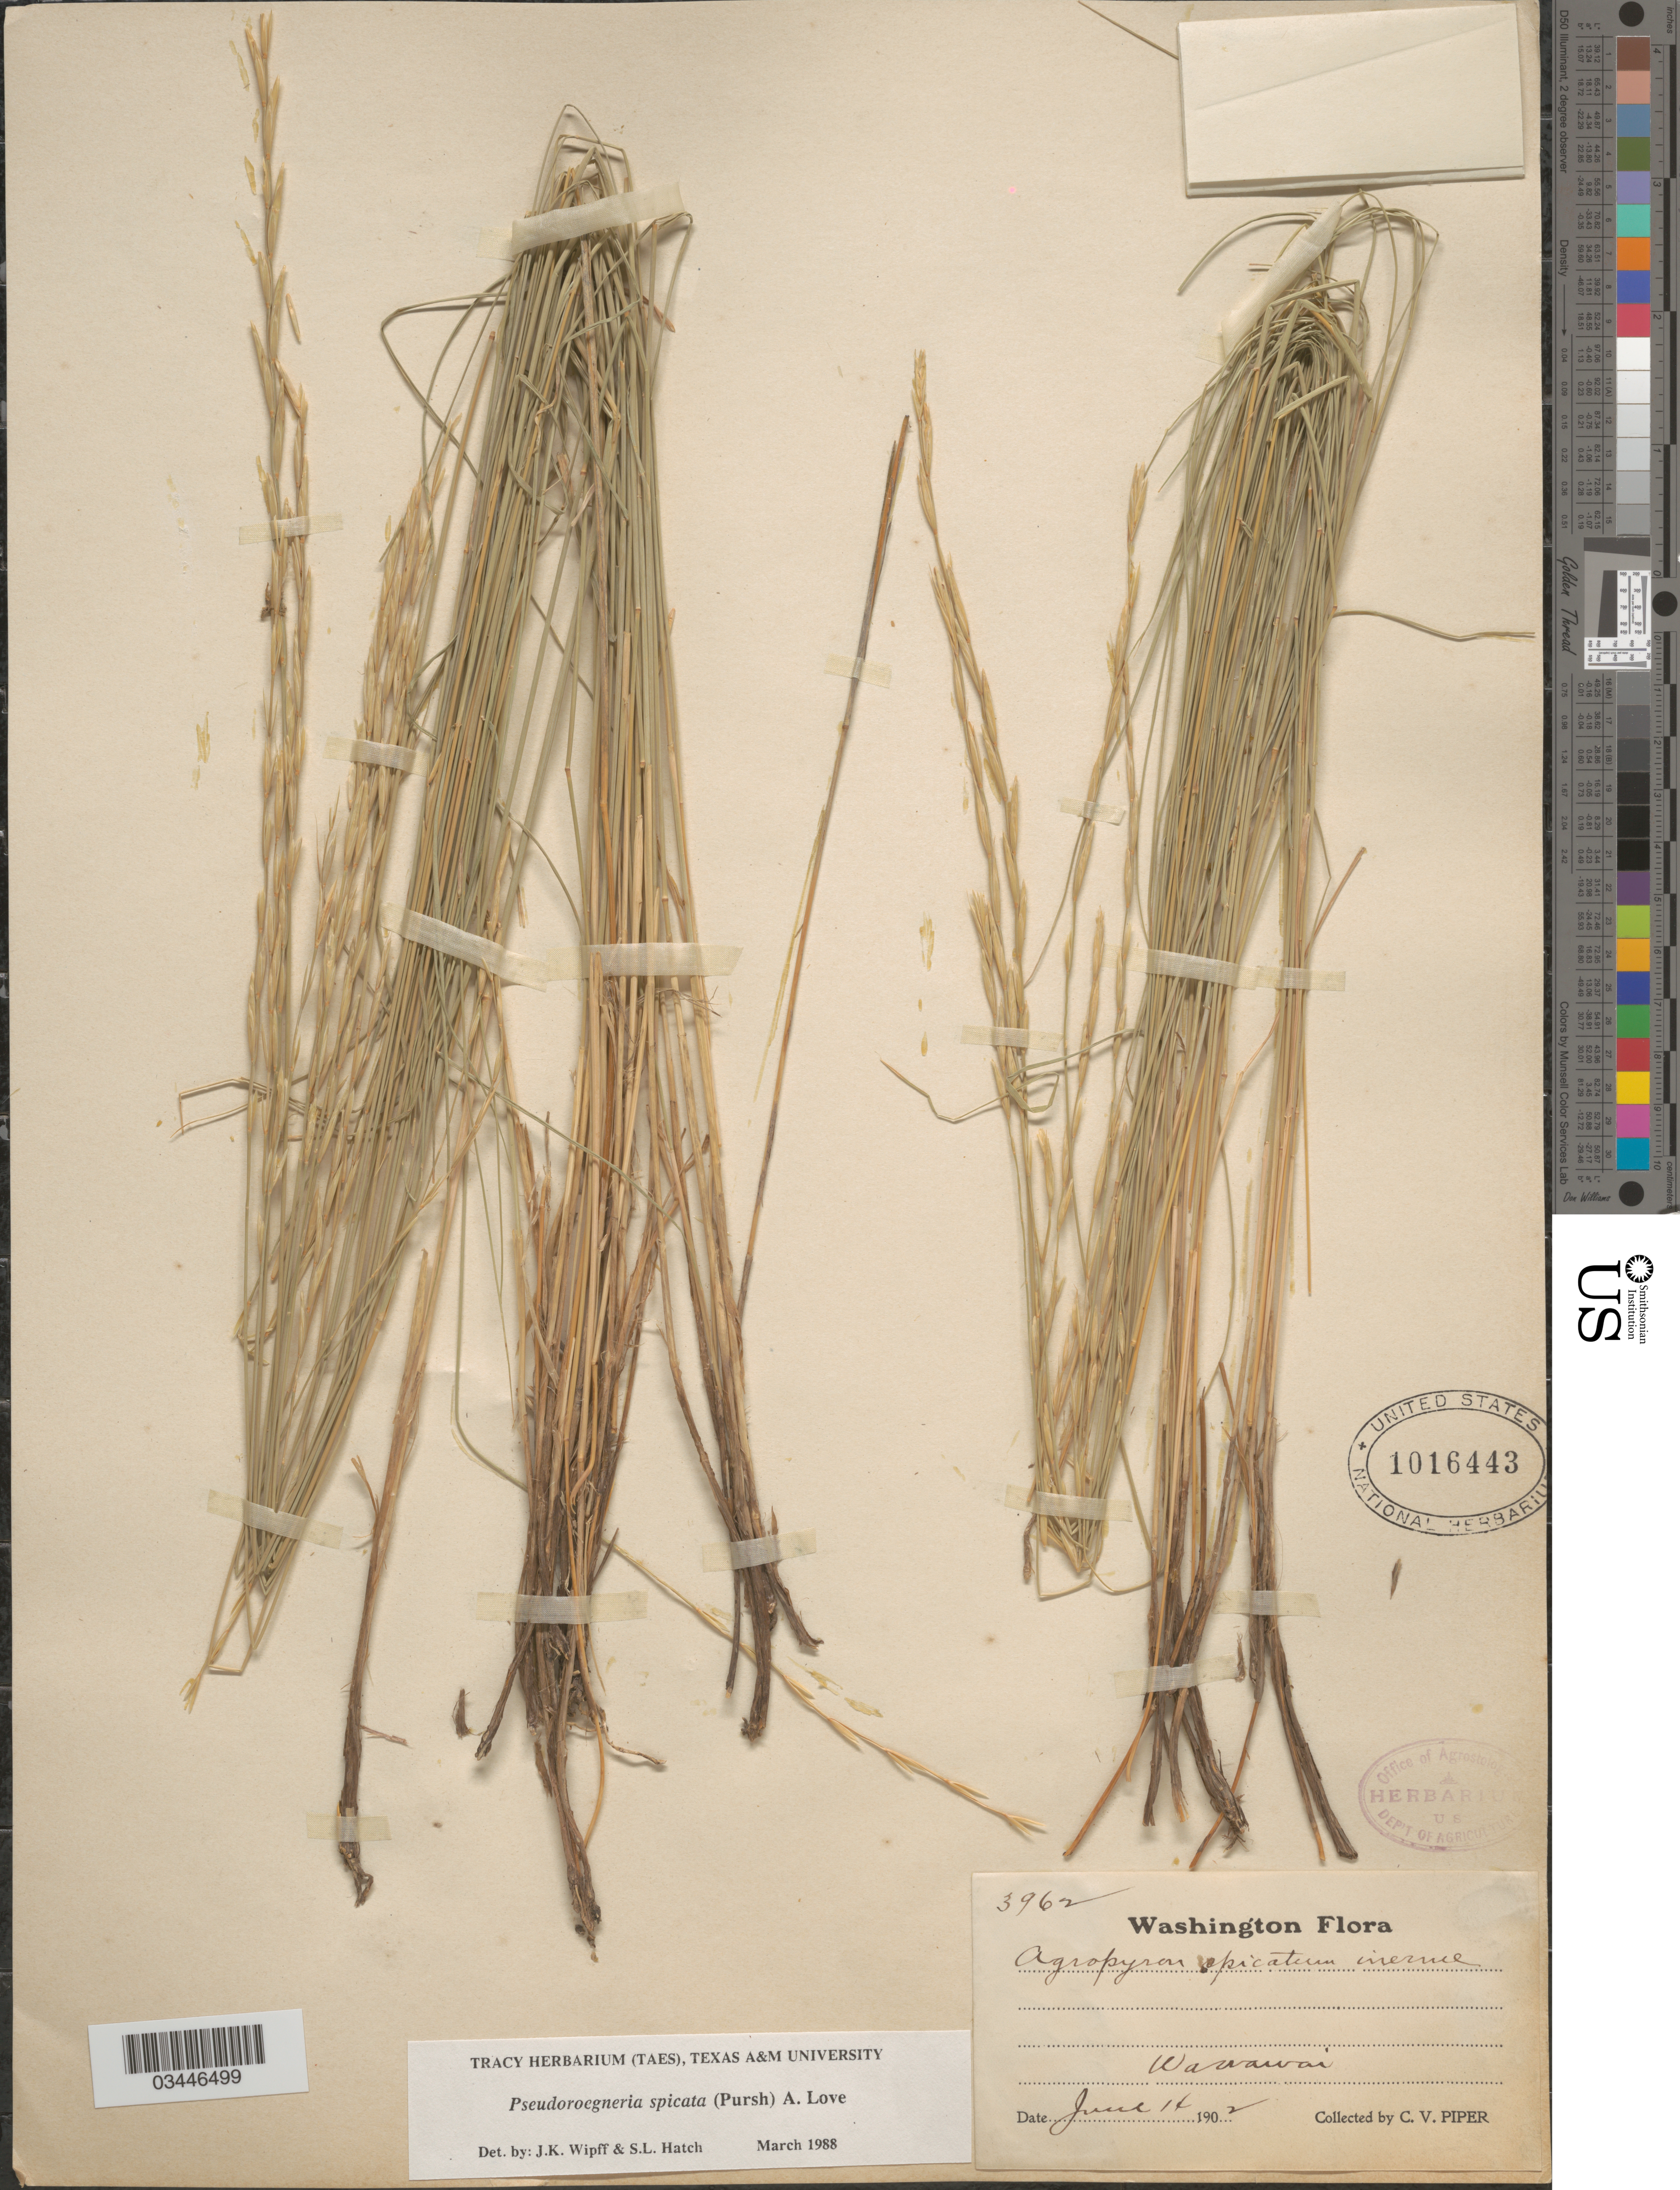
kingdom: Plantae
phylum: Tracheophyta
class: Liliopsida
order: Poales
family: Poaceae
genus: Pseudoroegneria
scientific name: Pseudoroegneria spicata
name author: (Pursh) Á. Löve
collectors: C. V. Piper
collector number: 3962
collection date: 1902-06-11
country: United States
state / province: Washington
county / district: Whitman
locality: Wawawai.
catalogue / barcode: US 1016443